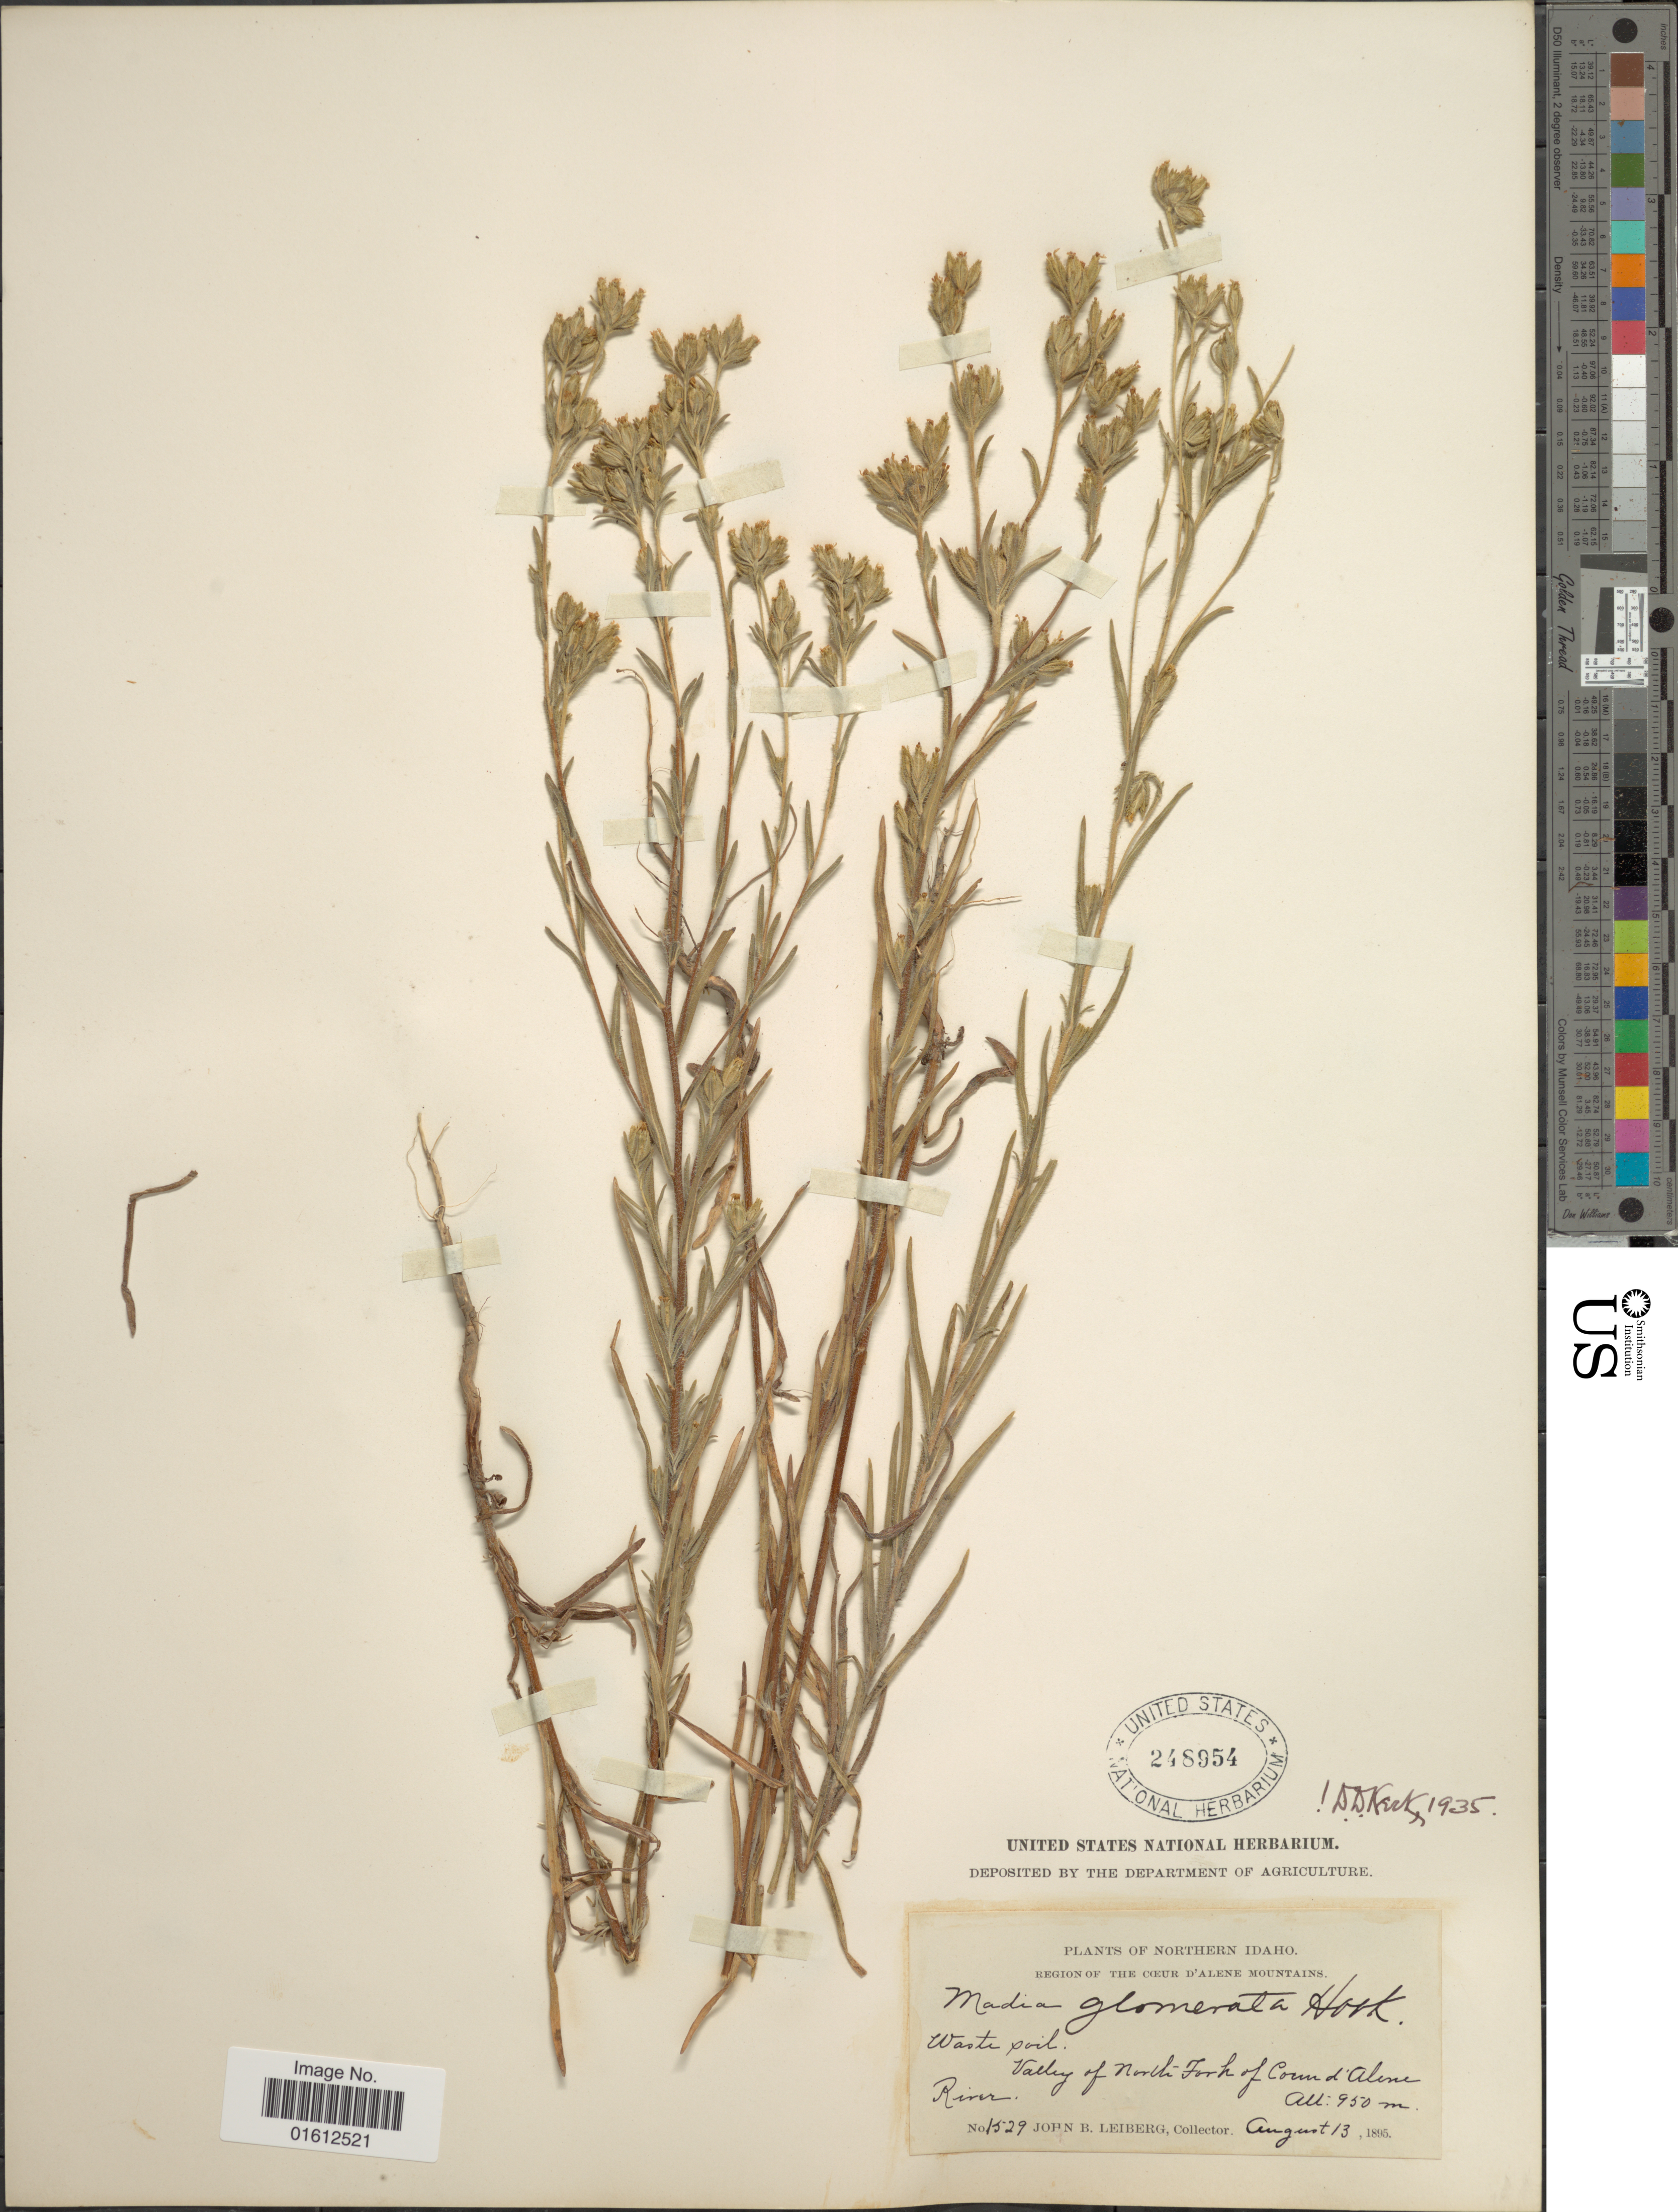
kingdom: Plantae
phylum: Tracheophyta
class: Magnoliopsida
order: Asterales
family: Asteraceae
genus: Madia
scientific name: Madia glomerata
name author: Hook.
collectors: J. B. Leiberg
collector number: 1529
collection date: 1895-08-13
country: United States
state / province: Idaho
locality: Northern Idaho. Region of the Oceur D'Alene Mountains. Valley of North Fork of Coeur d'Alene.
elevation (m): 950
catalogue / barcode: US 248954